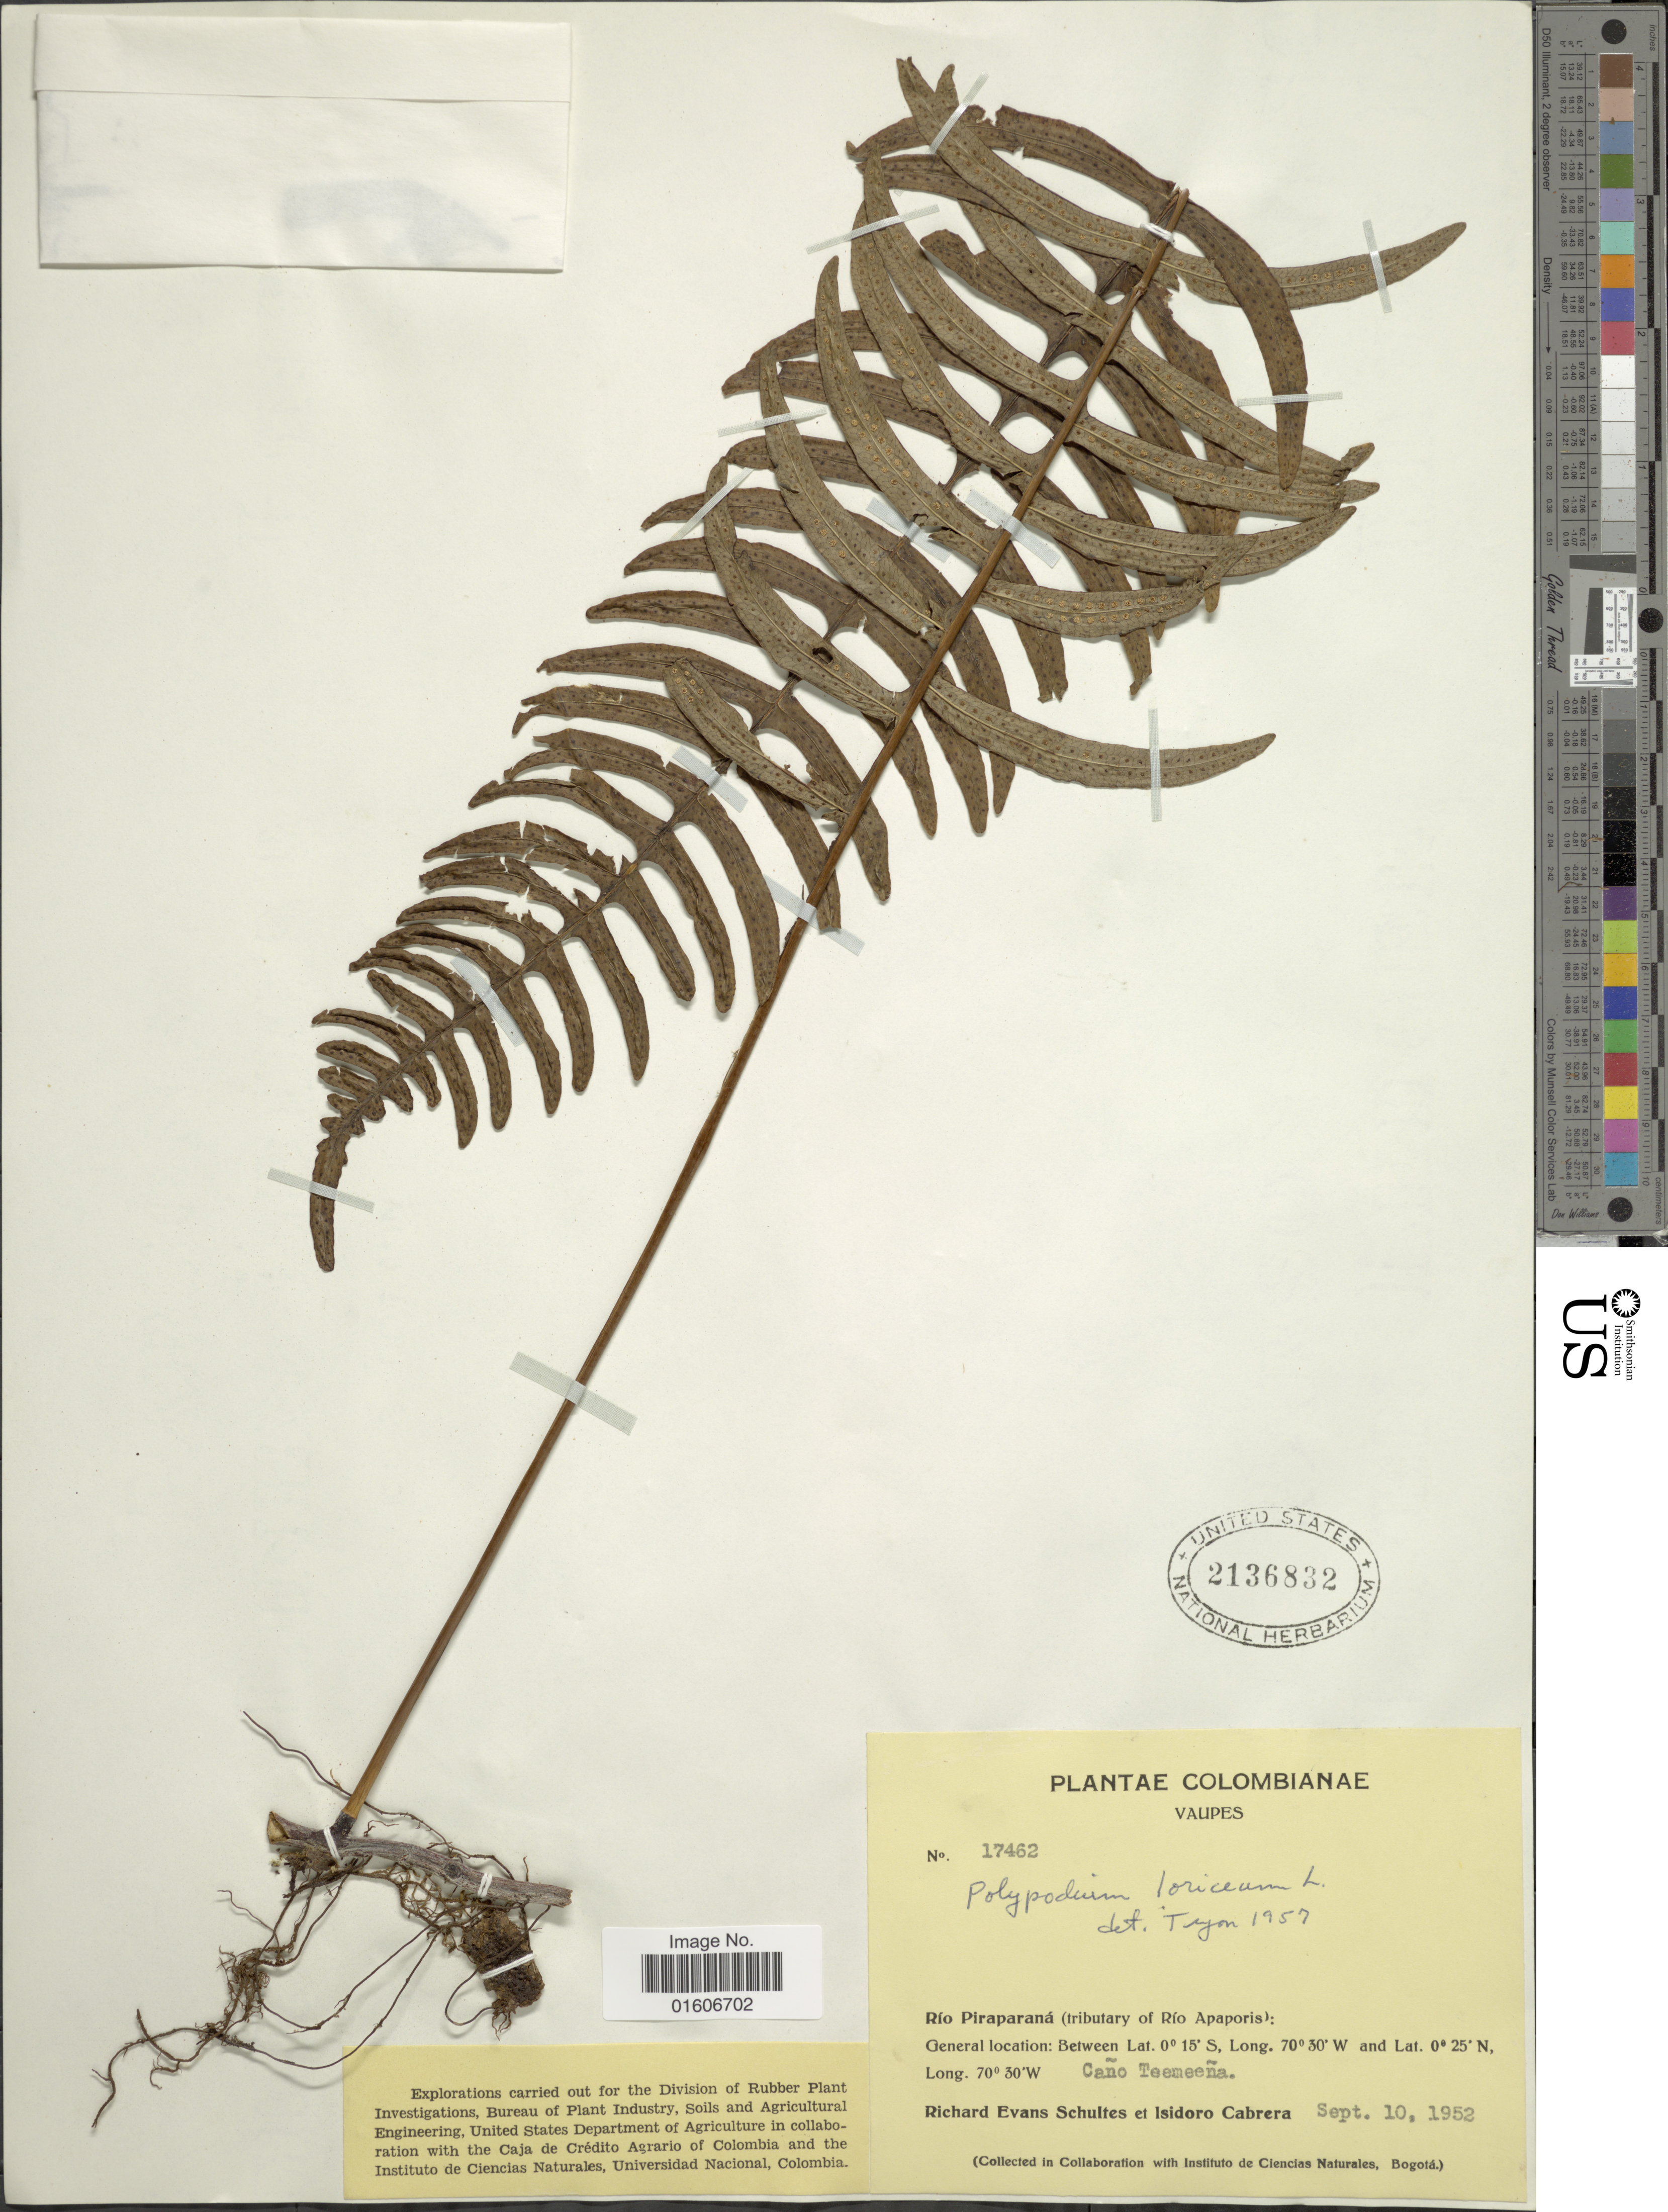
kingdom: Plantae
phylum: Tracheophyta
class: Polypodiopsida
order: Polypodiales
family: Polypodiaceae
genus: Serpocaulon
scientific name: Serpocaulon loriceum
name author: (L.) A.R. Sm.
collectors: R. E. Schultes & I. Cabrera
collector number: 17462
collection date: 1952-10-10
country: Colombia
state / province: Vaupés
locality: Río Piraparaná (tributary of Río Apaporis)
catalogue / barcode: US 2136832